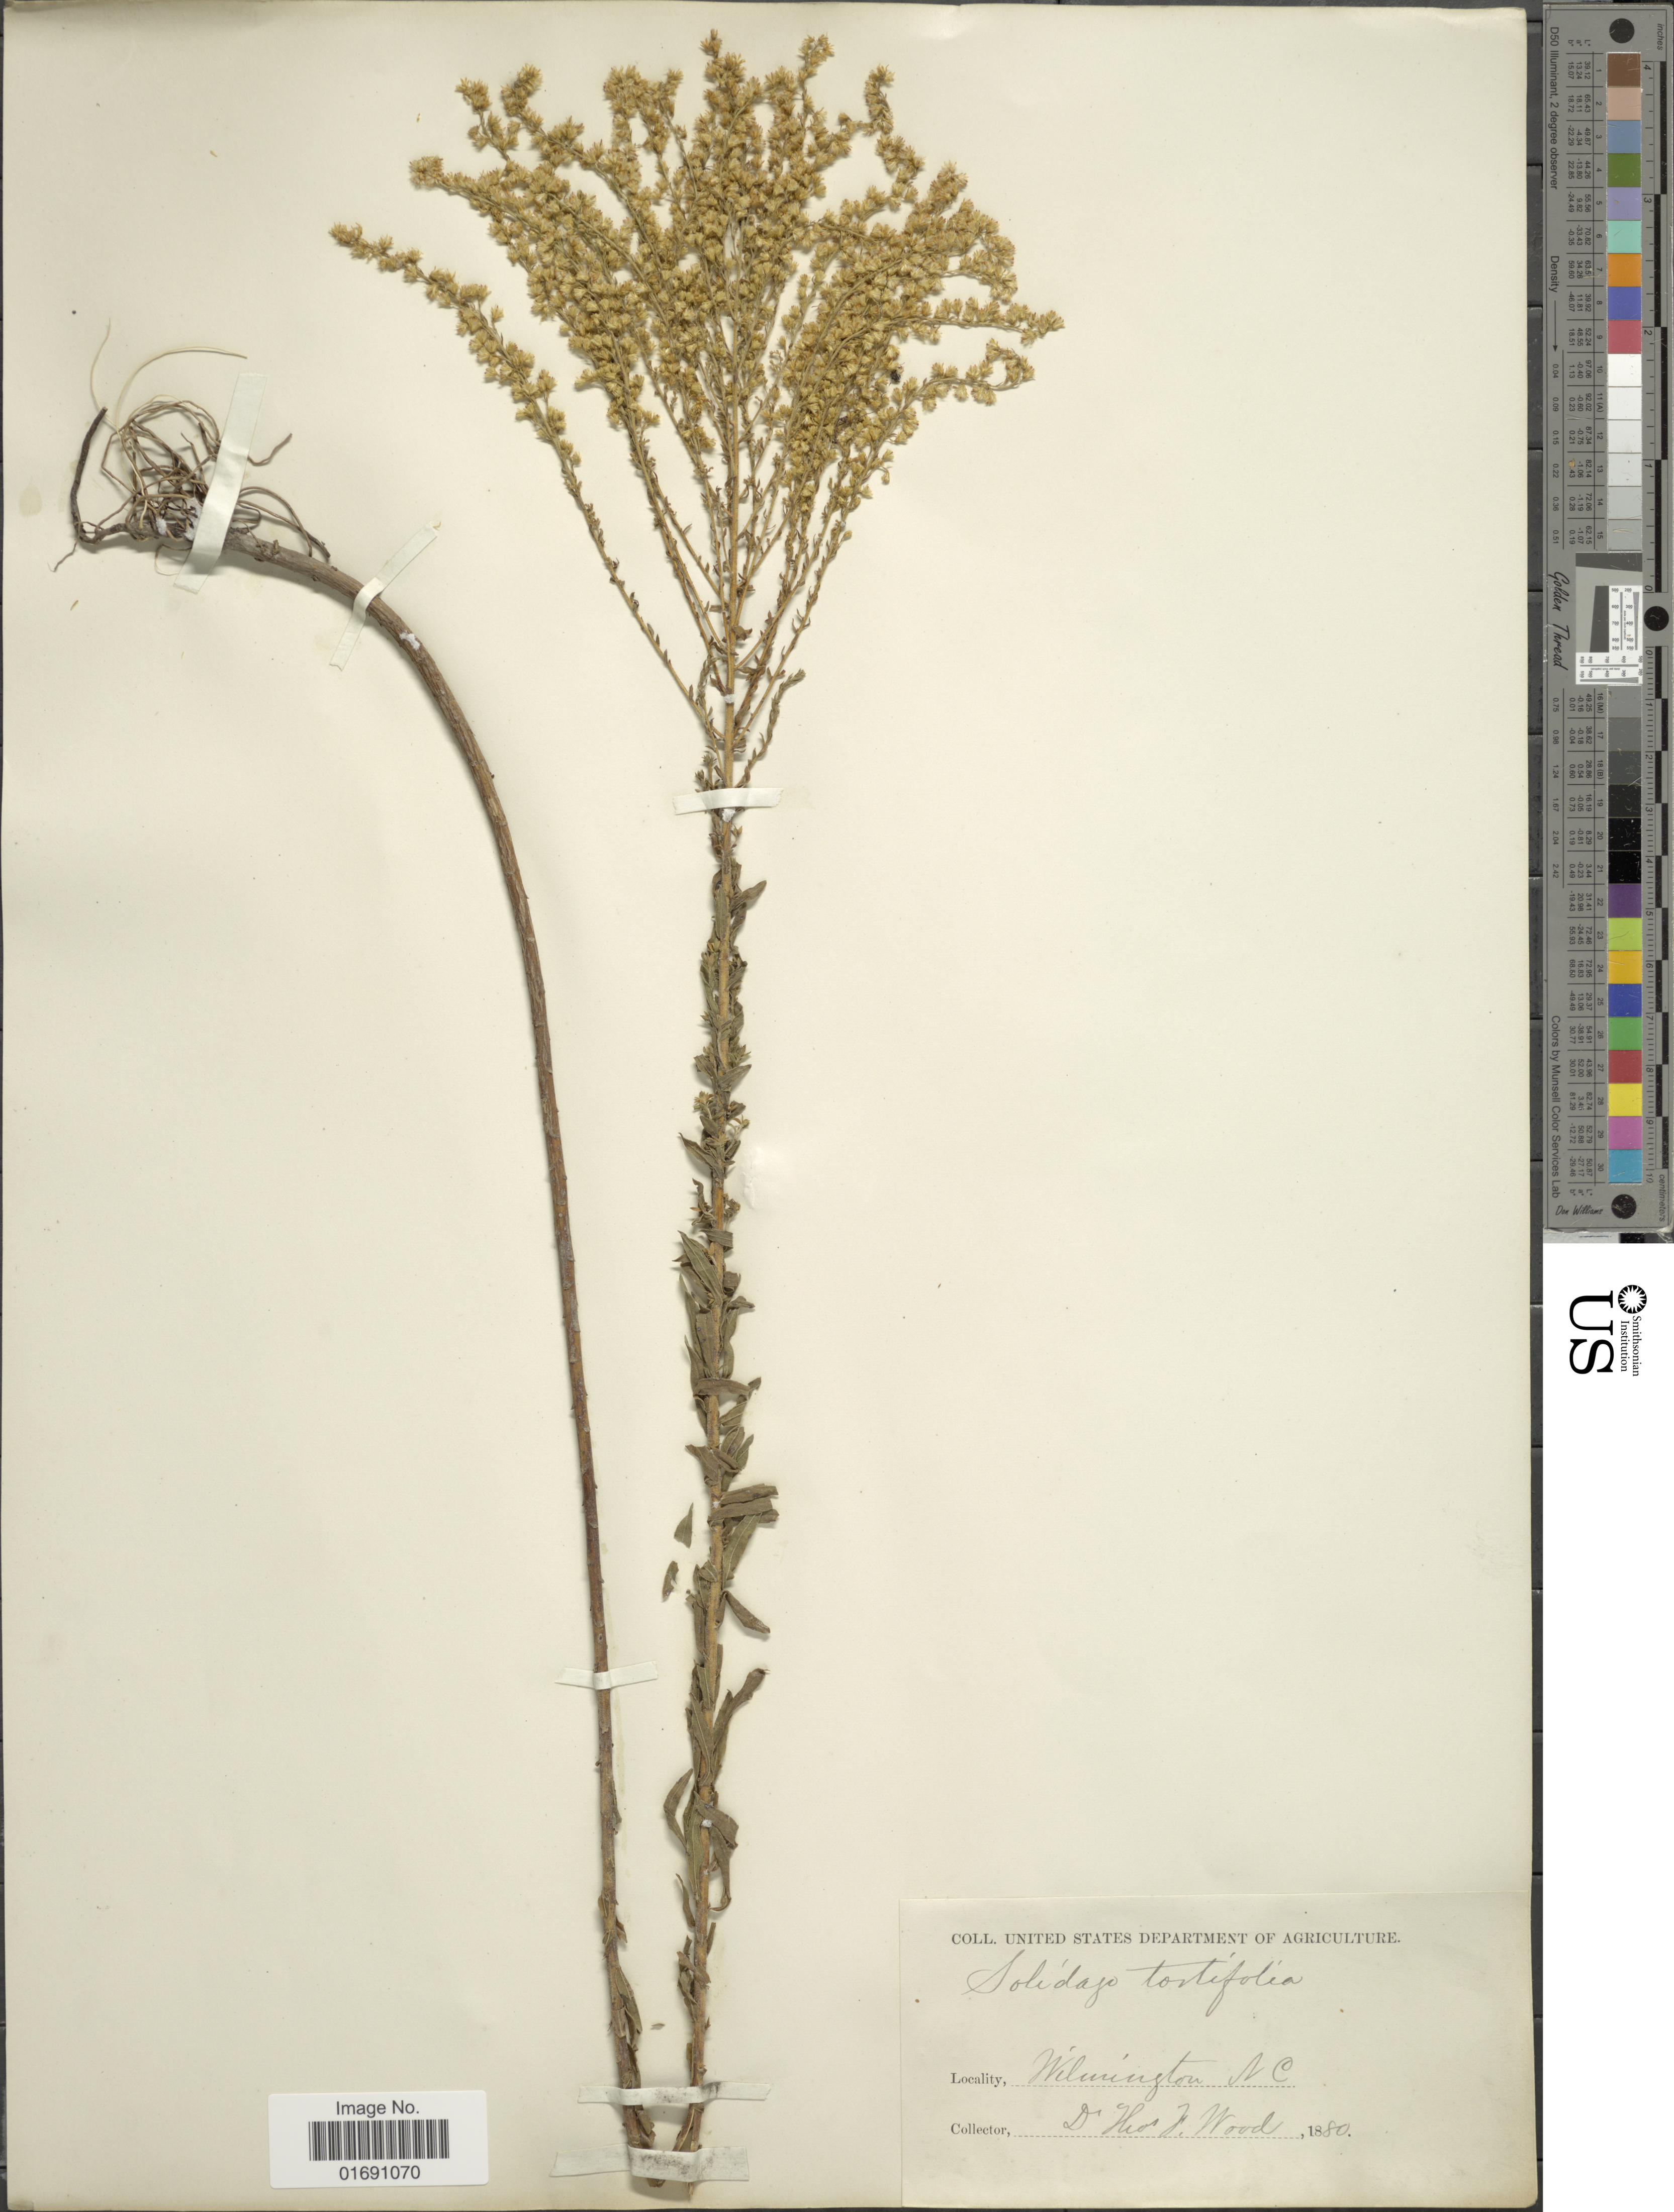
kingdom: Plantae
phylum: Tracheophyta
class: Magnoliopsida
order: Asterales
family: Asteraceae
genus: Solidago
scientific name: Solidago tortifolia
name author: Elliott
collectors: T. F. Wood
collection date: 1880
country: United States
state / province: North Carolina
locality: Wilmington